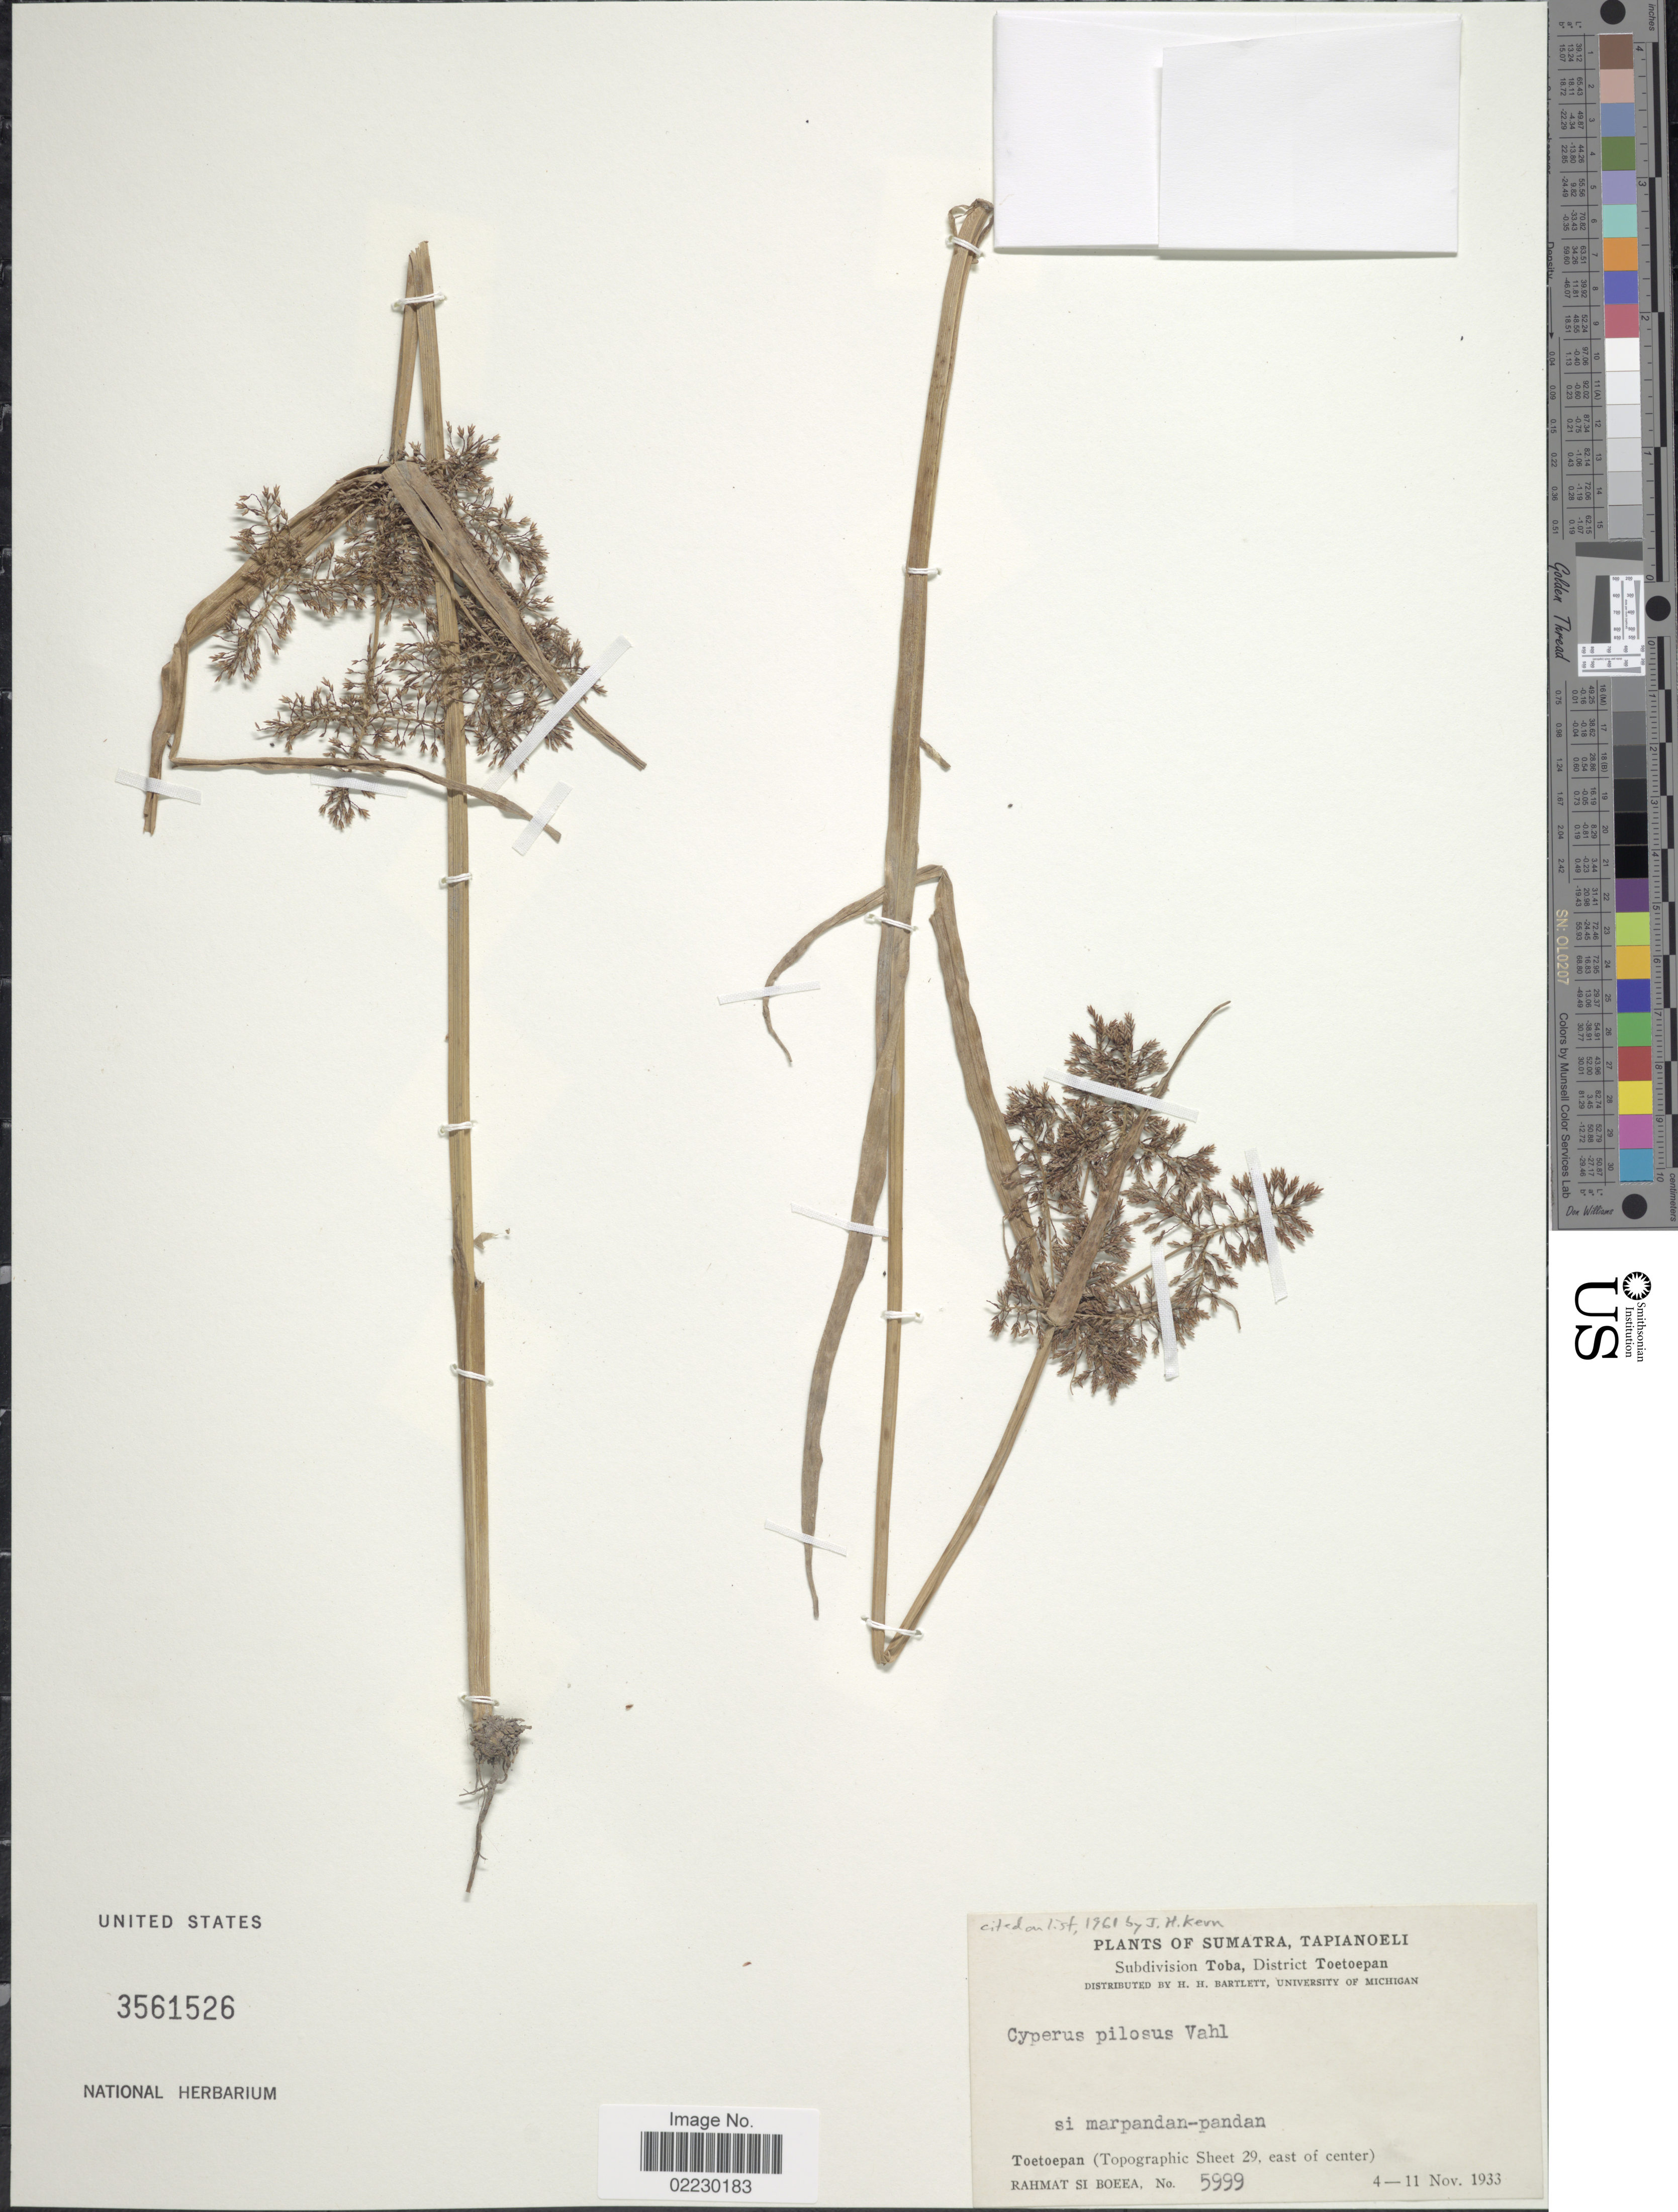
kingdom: Plantae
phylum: Tracheophyta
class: Liliopsida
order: Poales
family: Cyperaceae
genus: Cyperus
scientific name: Cyperus pilosus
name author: Vahl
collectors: Rahmat Si Boeea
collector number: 5999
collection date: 1933-11-04/1933-11-11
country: Indonesia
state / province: Sumatra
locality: Toetoepan (Topograhic Sheet 29, east of corner)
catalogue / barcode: US 3561526